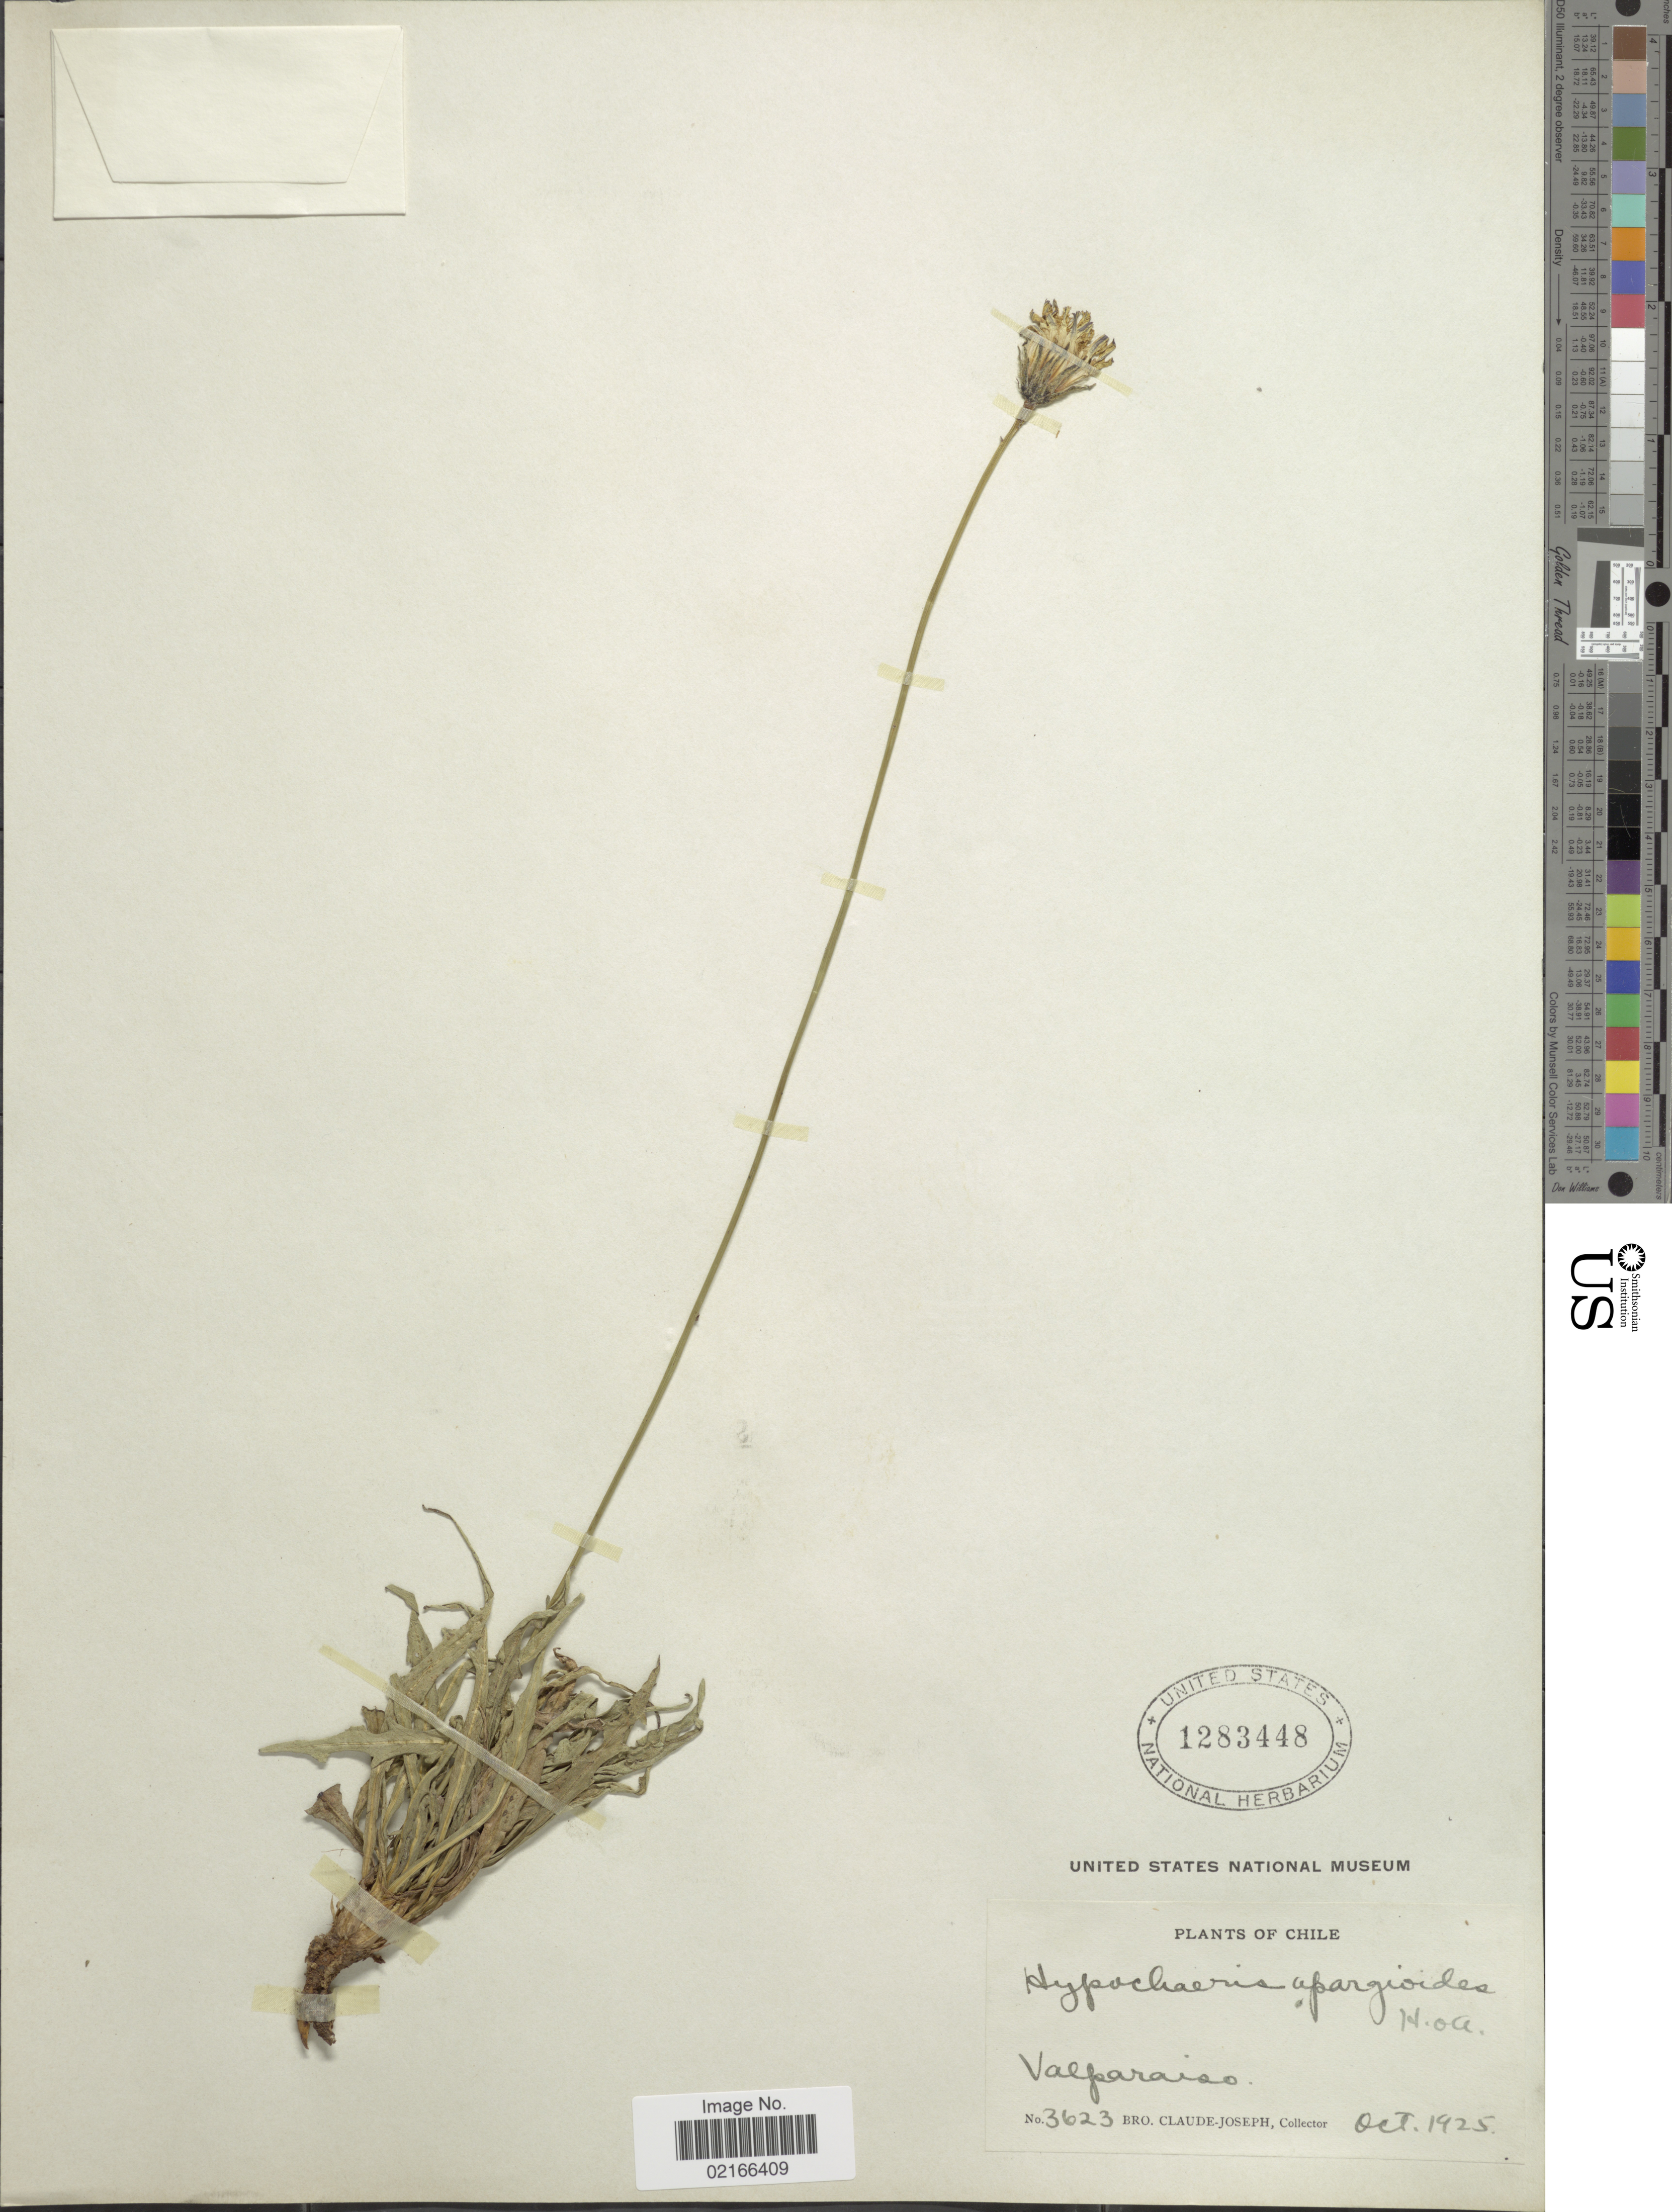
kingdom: Plantae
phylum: Tracheophyta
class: Magnoliopsida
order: Asterales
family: Asteraceae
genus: Hypochaeris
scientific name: Hypochaeris apargioides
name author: Hook. & Arn.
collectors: Bro. Claude-Joseph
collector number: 3623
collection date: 1925-10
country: Chile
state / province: Valparaíso (V)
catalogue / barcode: US 1283448